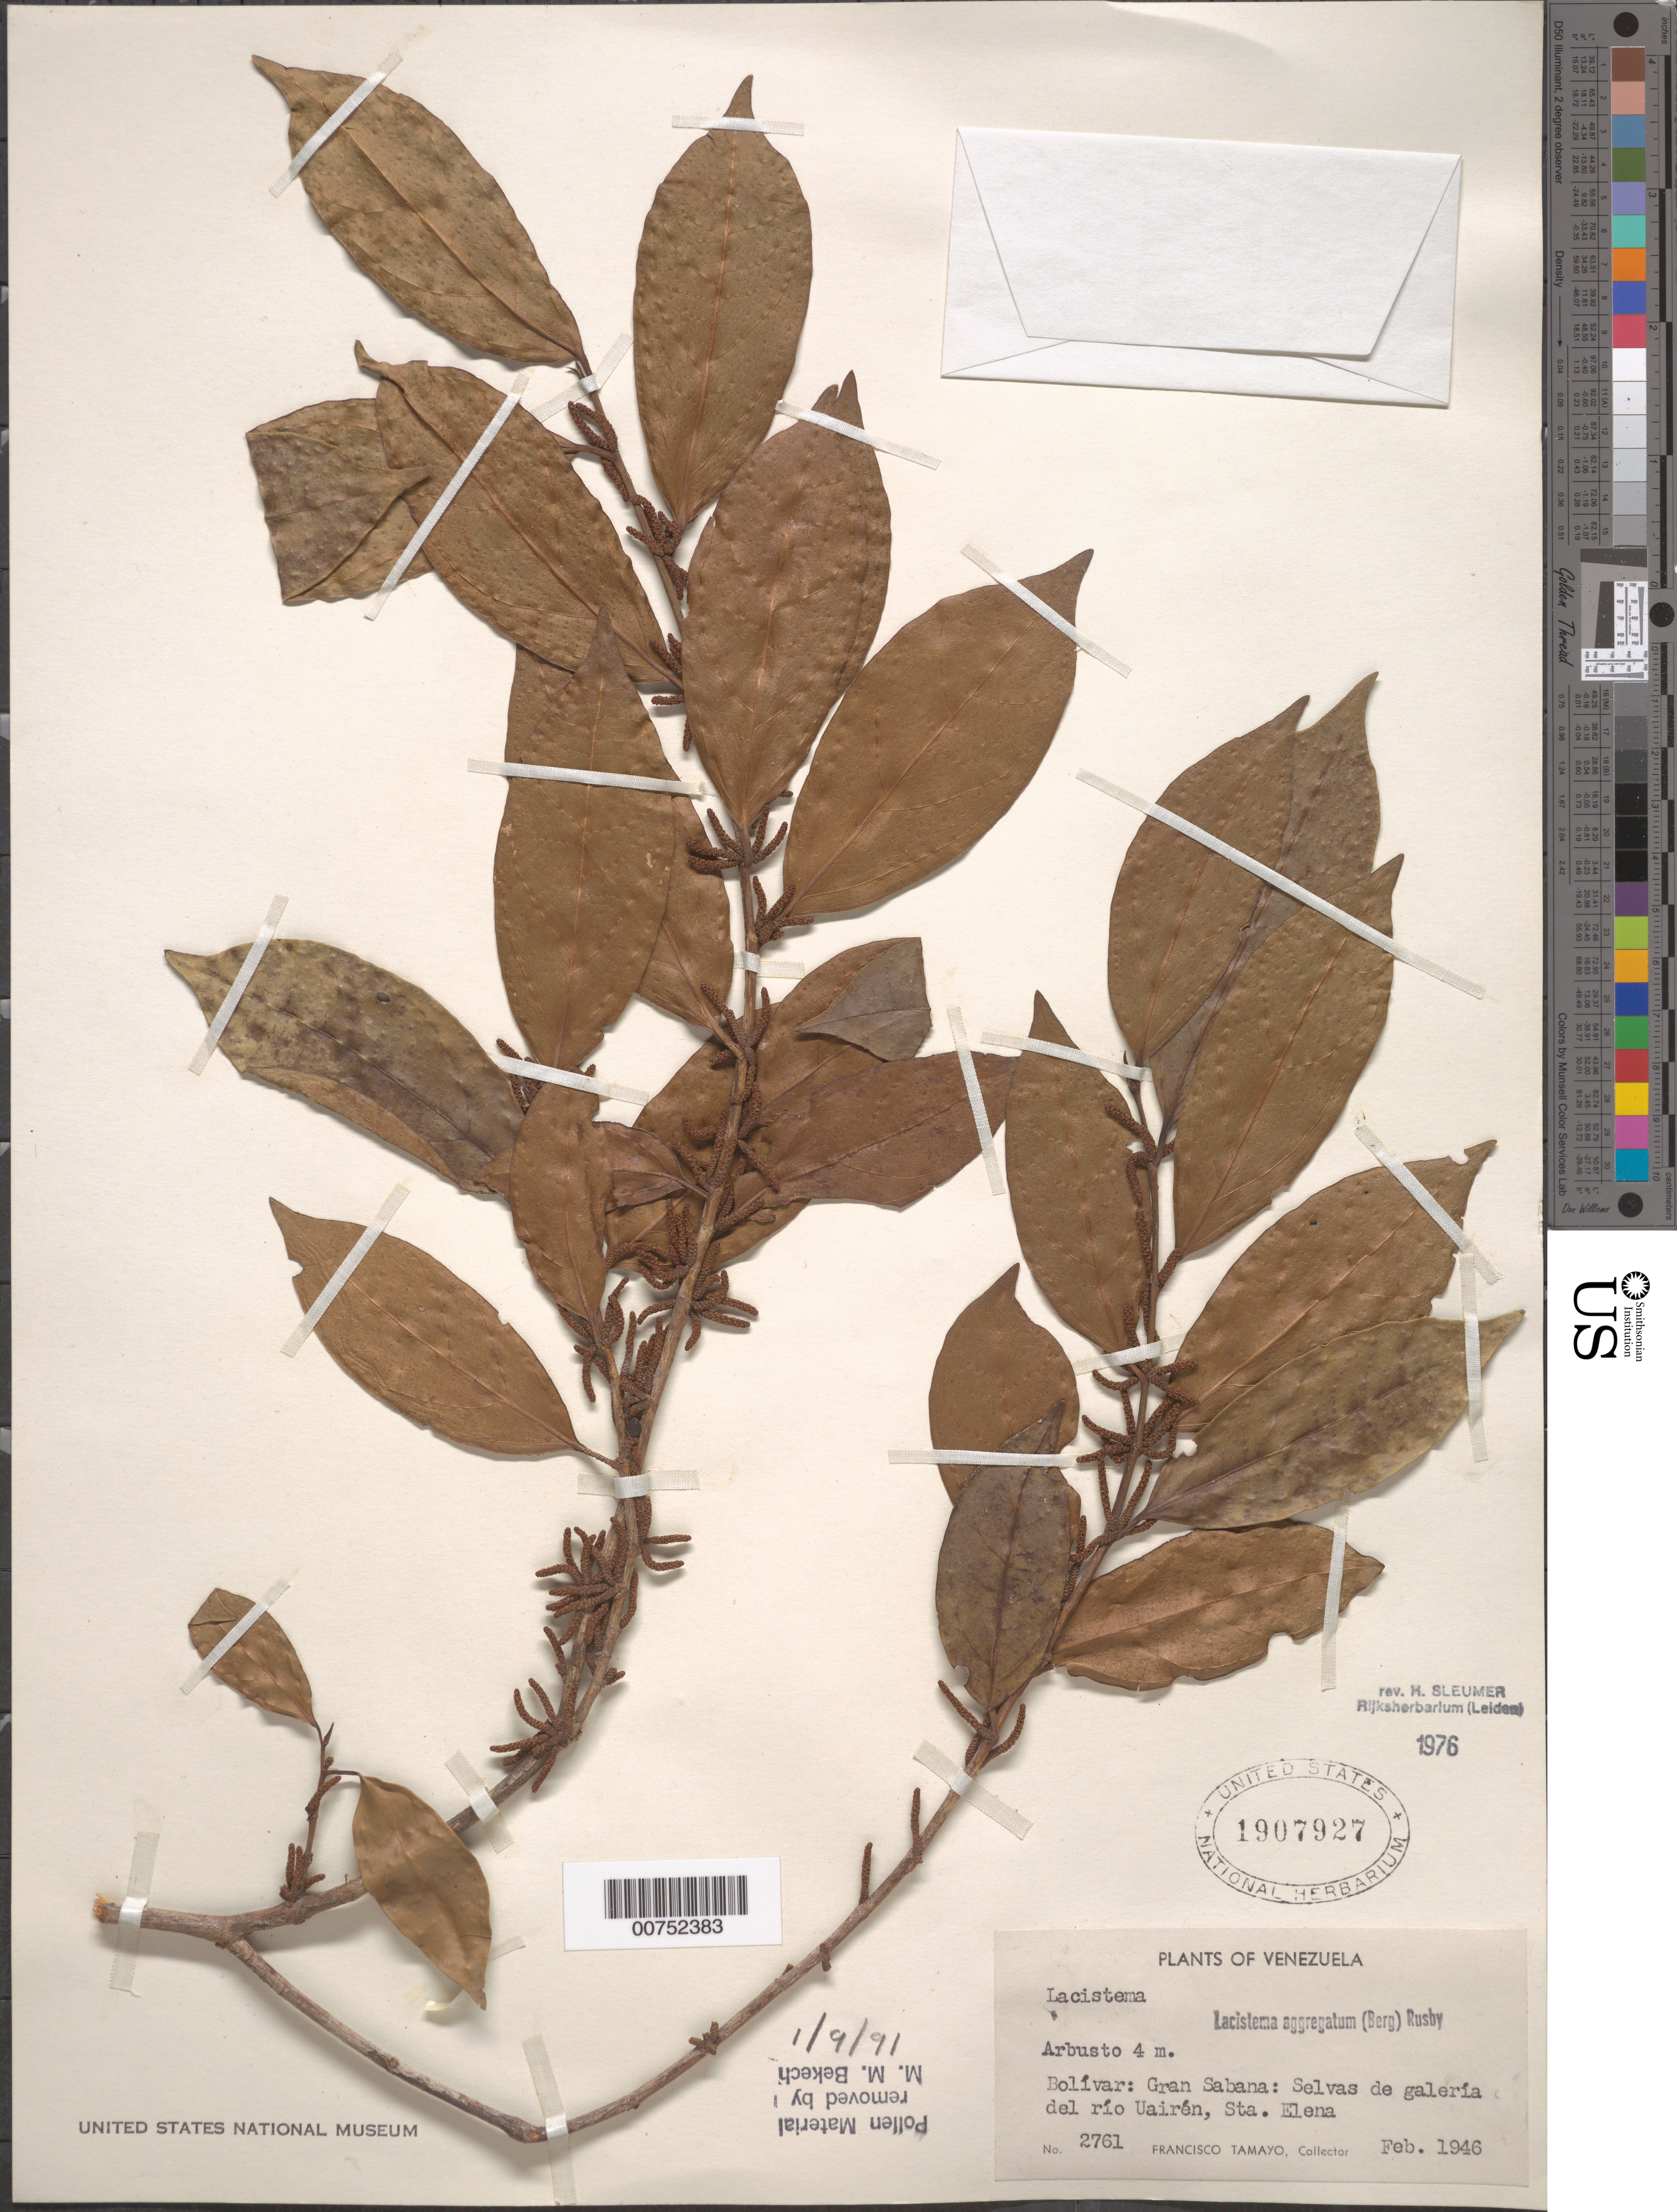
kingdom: Plantae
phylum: Tracheophyta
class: Magnoliopsida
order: Malpighiales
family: Lacistemataceae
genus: Lacistema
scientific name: Lacistema aggregatum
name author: (P.J. Bergius) Rusby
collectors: F. Tamayo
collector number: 2761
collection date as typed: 13-Feb-46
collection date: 1946-02-13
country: Venezuela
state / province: Bolívar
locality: Gran Sabana, Sta. Elena, Río Uairén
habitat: Selvas del galería del río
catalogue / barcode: US 1907927